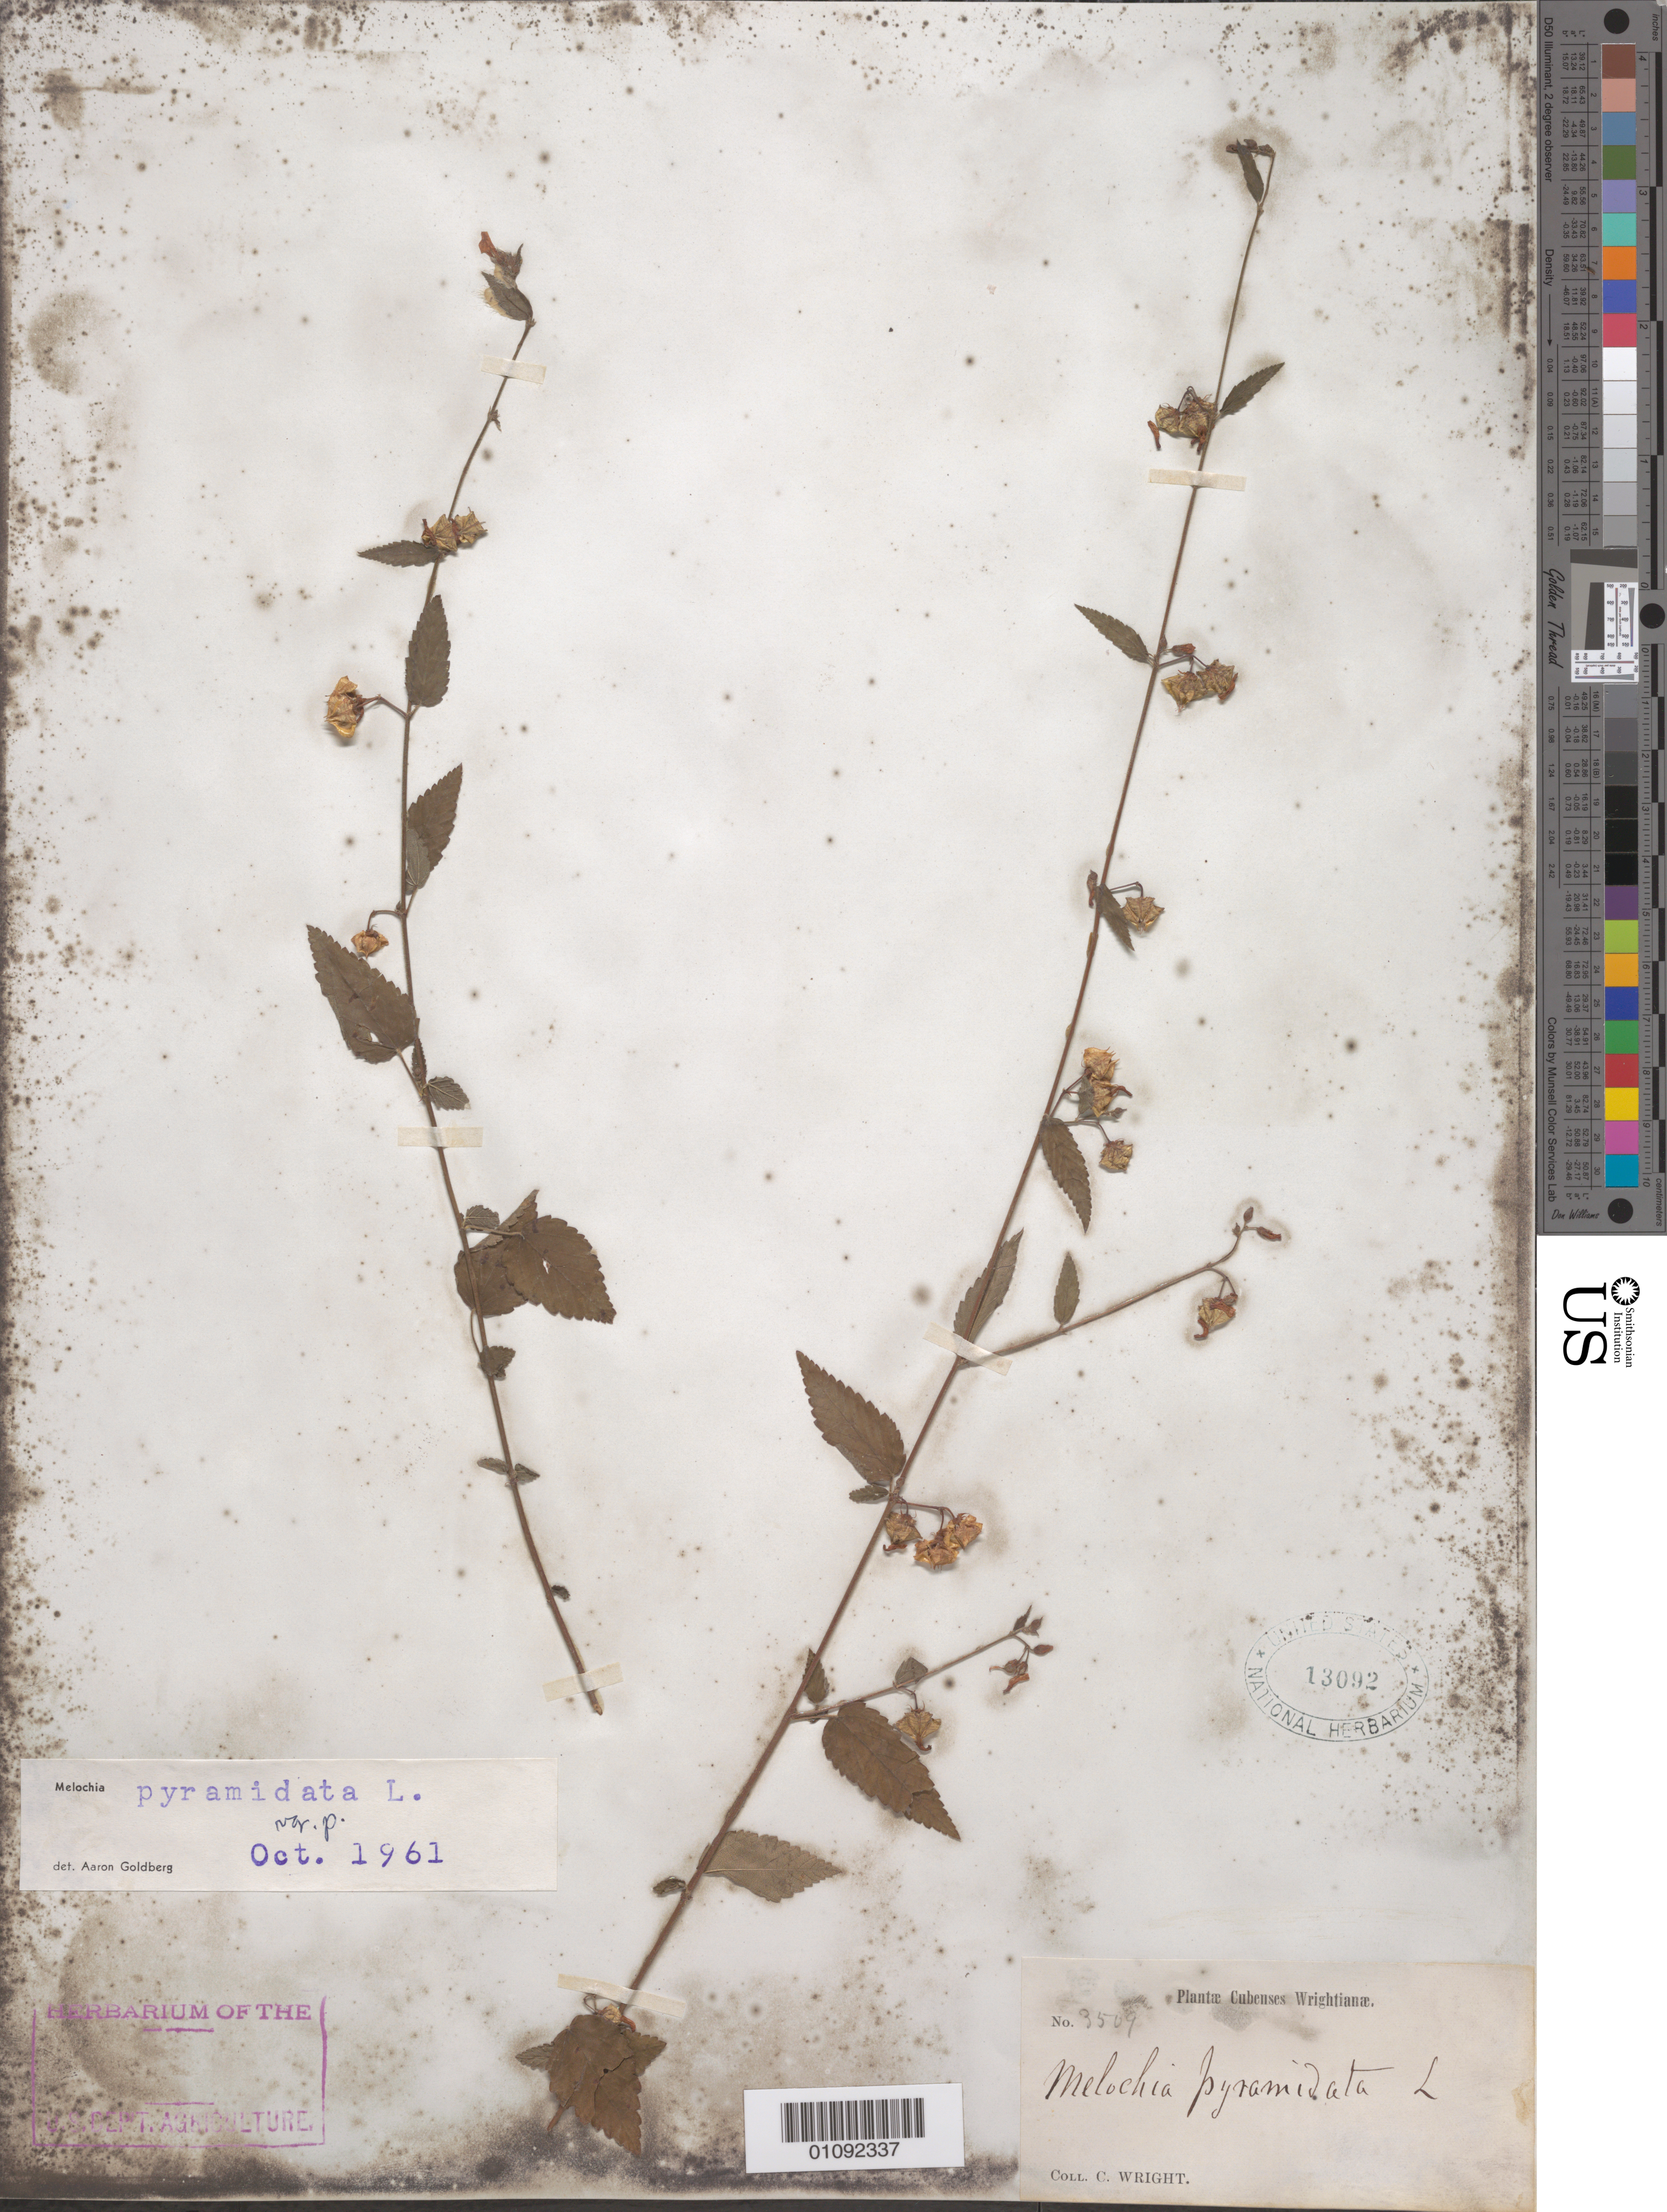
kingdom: Plantae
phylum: Tracheophyta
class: Magnoliopsida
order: Malvales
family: Malvaceae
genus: Melochia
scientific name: Melochia pyramidata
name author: L.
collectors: C. Wright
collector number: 3509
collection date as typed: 1800 to 1899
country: Cuba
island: Cuba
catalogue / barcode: US 13092